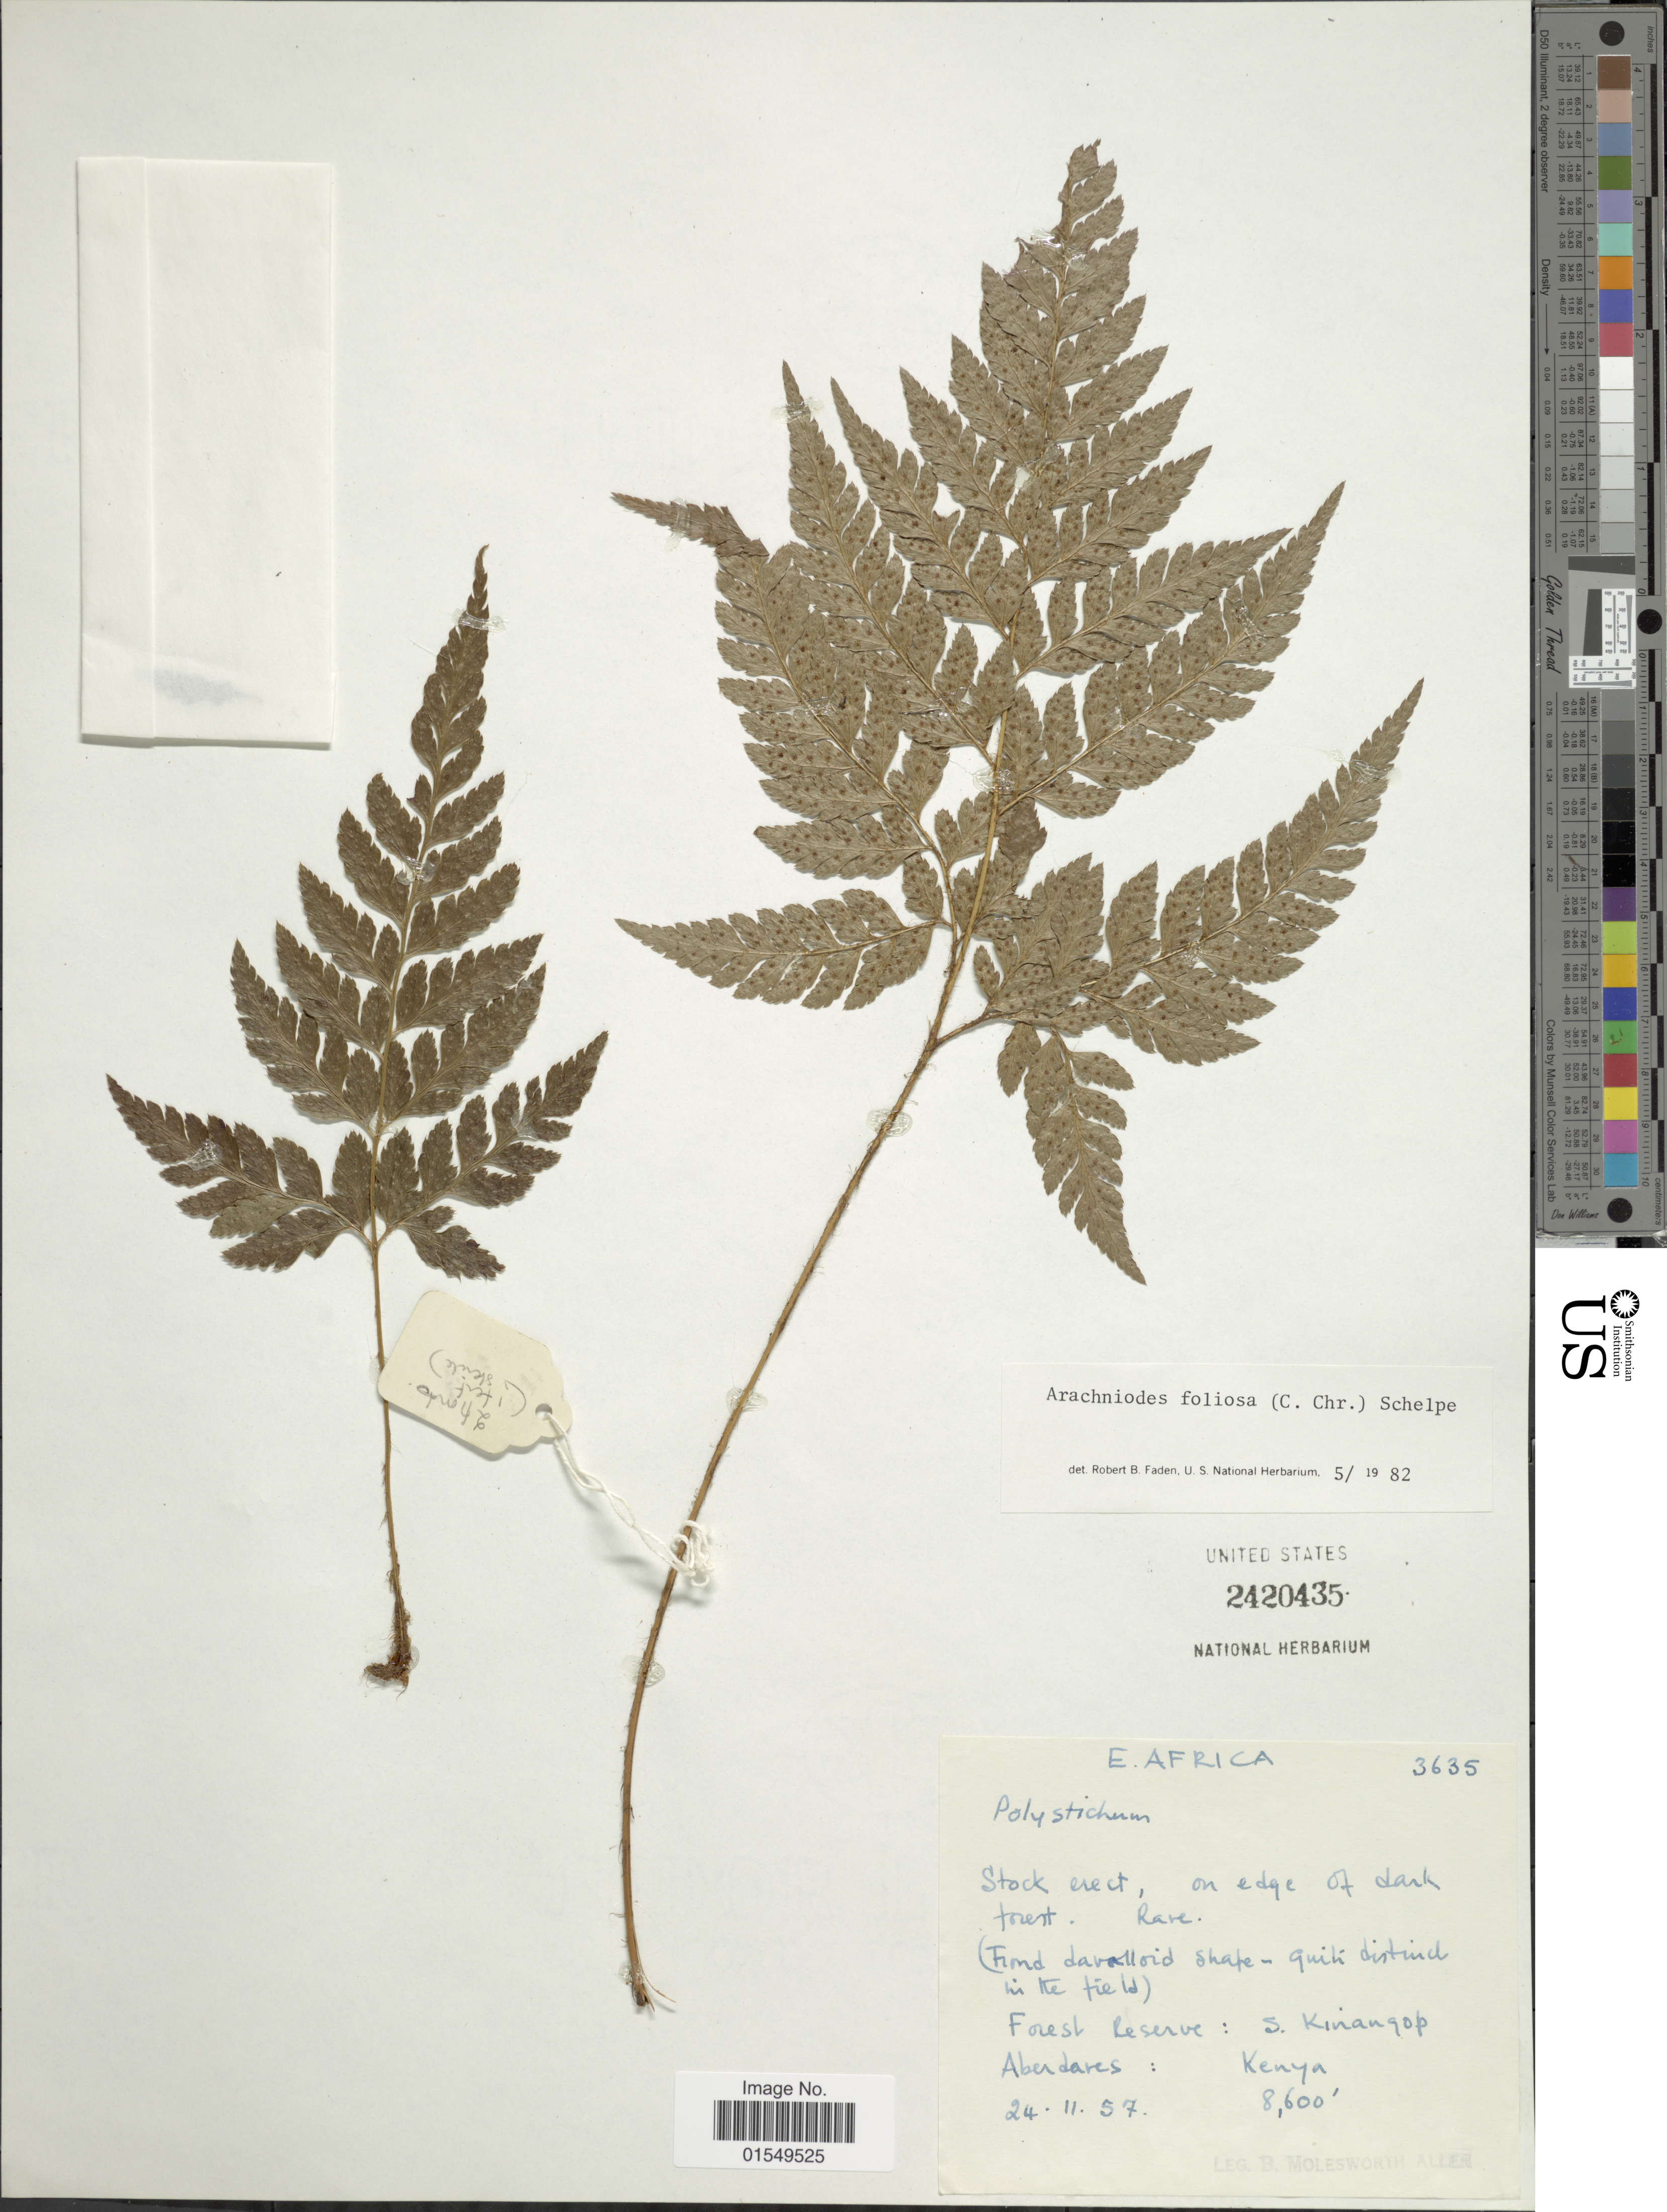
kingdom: Plantae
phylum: Tracheophyta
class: Polypodiopsida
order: Polypodiales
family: Dryopteridaceae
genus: Arachniodes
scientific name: Arachniodes foliosa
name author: (C. Chr.) Schelpe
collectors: B. E. G. Molesworth-Allen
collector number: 3635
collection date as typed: Transcribed d/m/y: 24/11/57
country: Kenya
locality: Forest Reserve: S. Kinangop, Aberdares, E. Africa.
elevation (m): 2621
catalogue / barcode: US 2420435